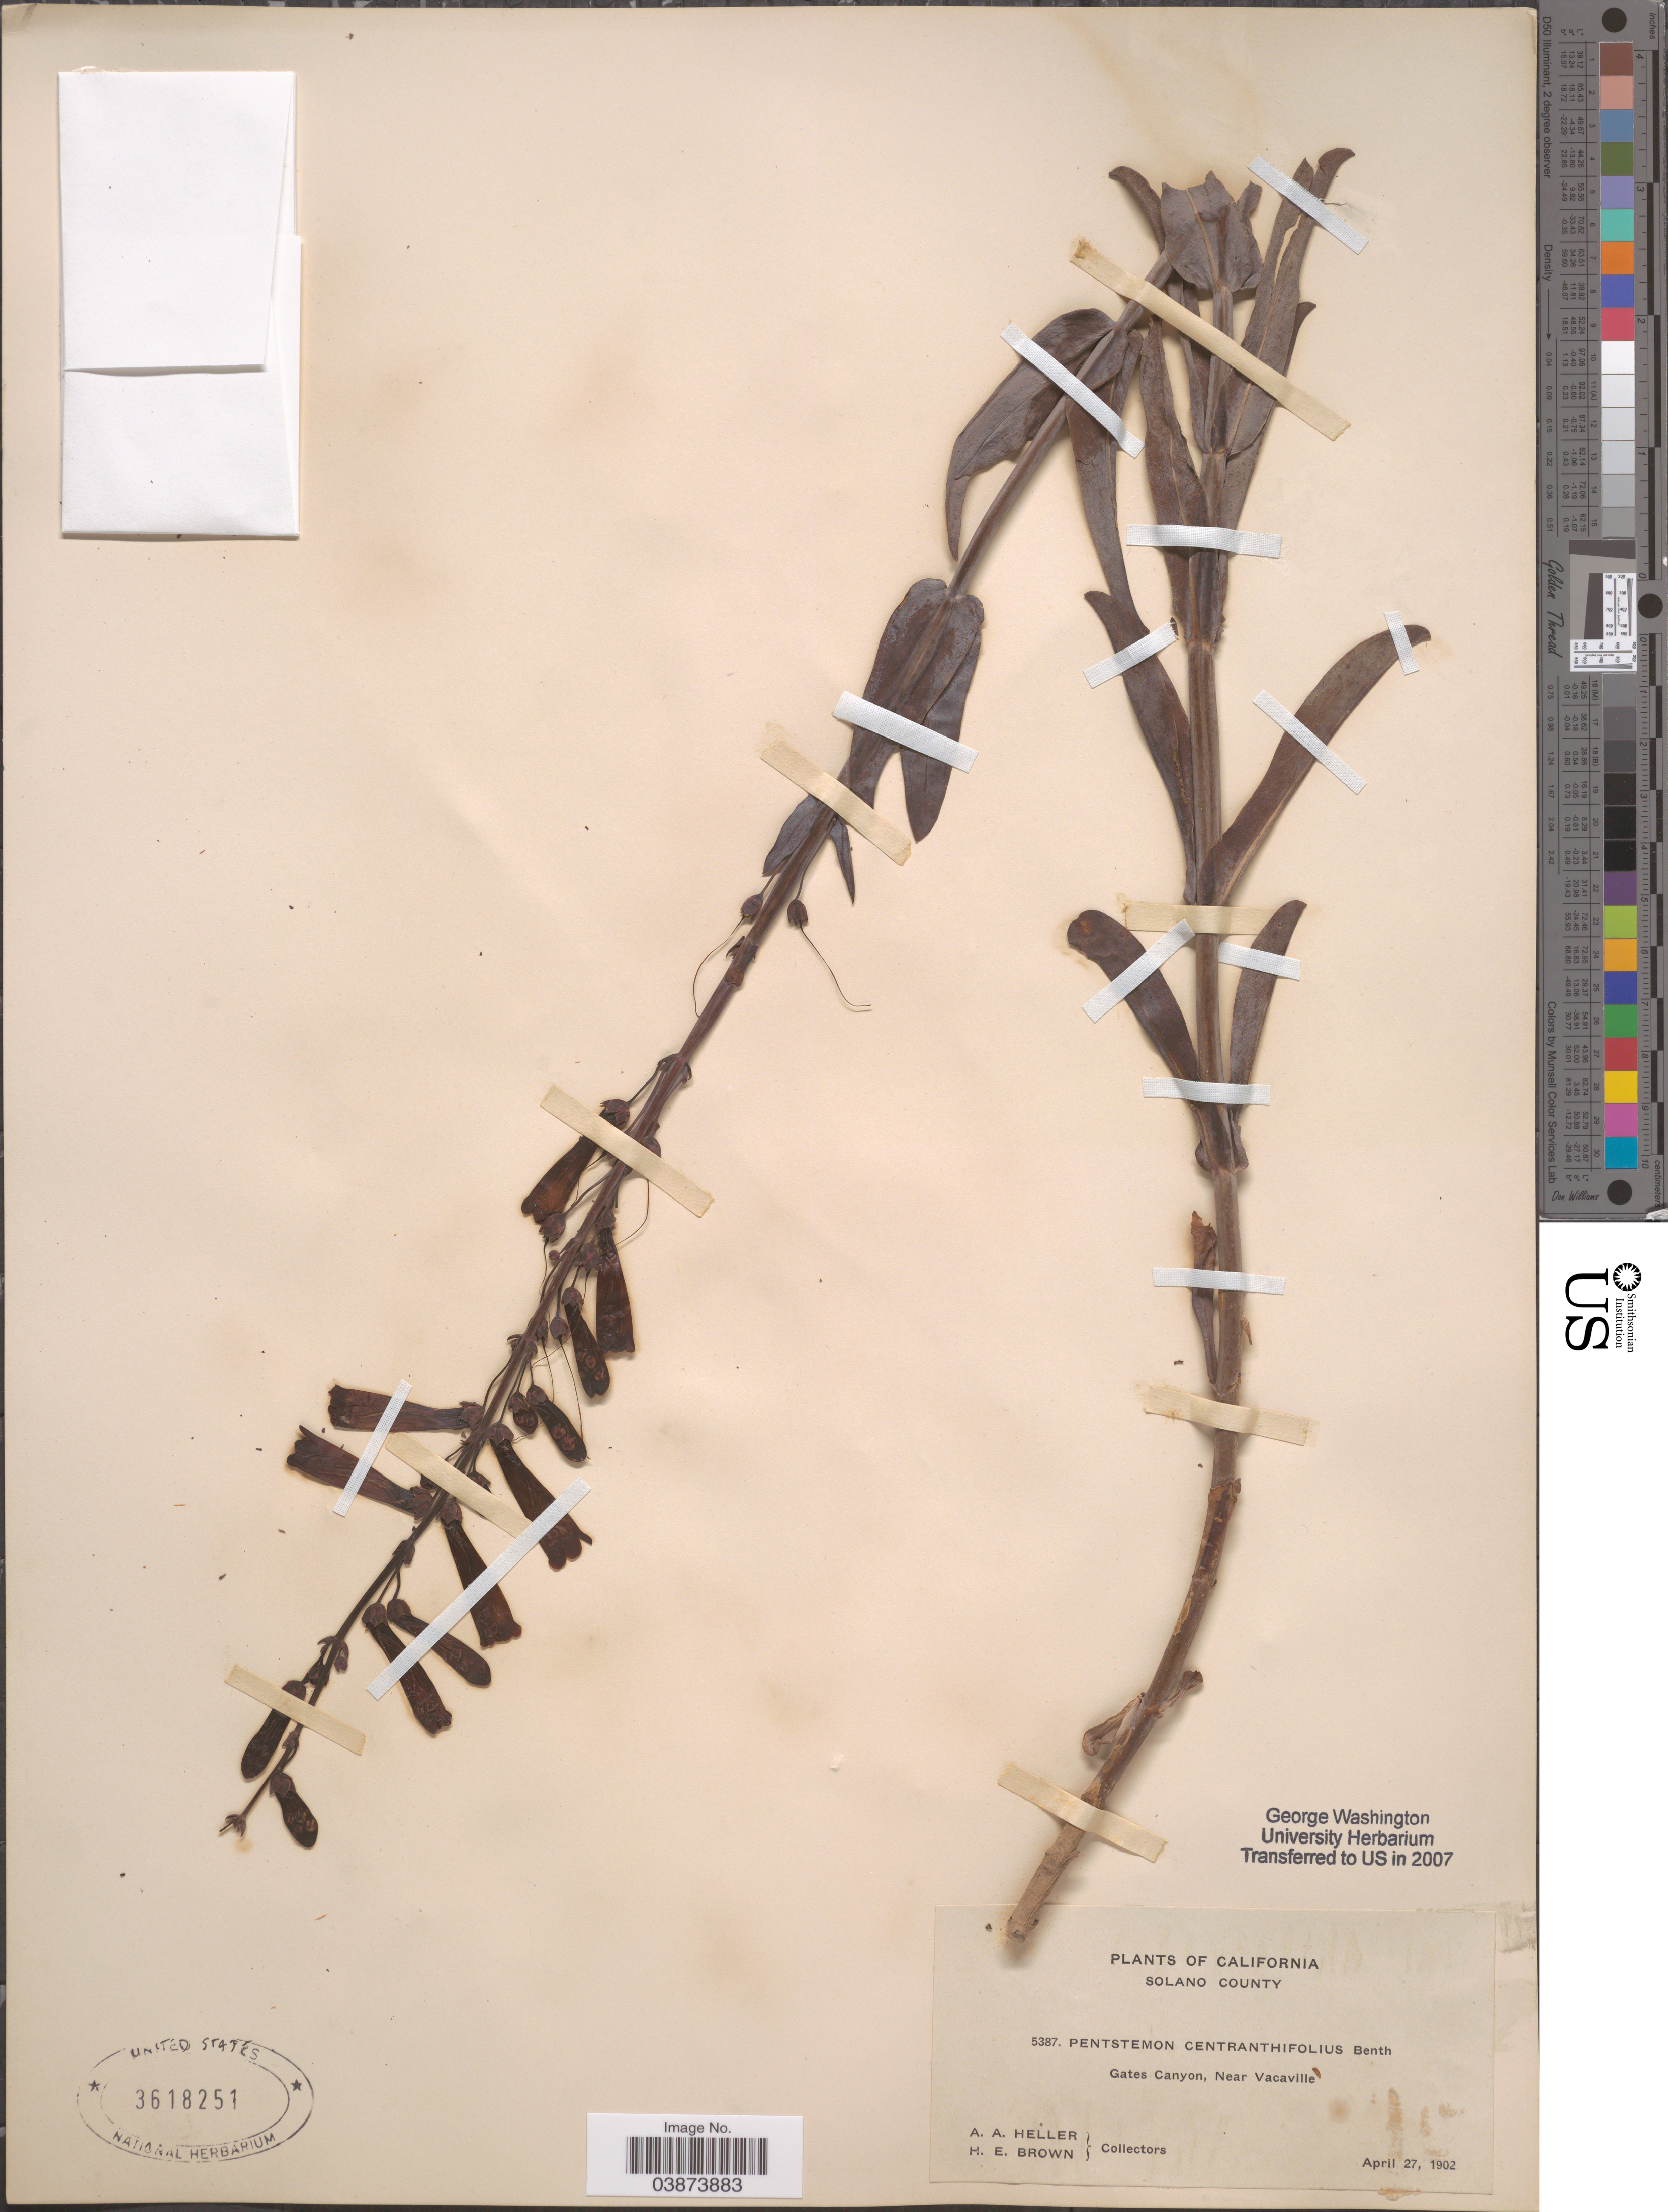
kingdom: Plantae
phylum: Tracheophyta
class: Magnoliopsida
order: Lamiales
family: Plantaginaceae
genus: Penstemon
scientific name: Penstemon centranthifolius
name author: Benth.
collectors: A. A. Heller & H. E. Brown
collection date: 1902-04-27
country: United States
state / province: California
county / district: Solano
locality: Solano County. Gates Canyon, Near Vacaville.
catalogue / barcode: US 3618251